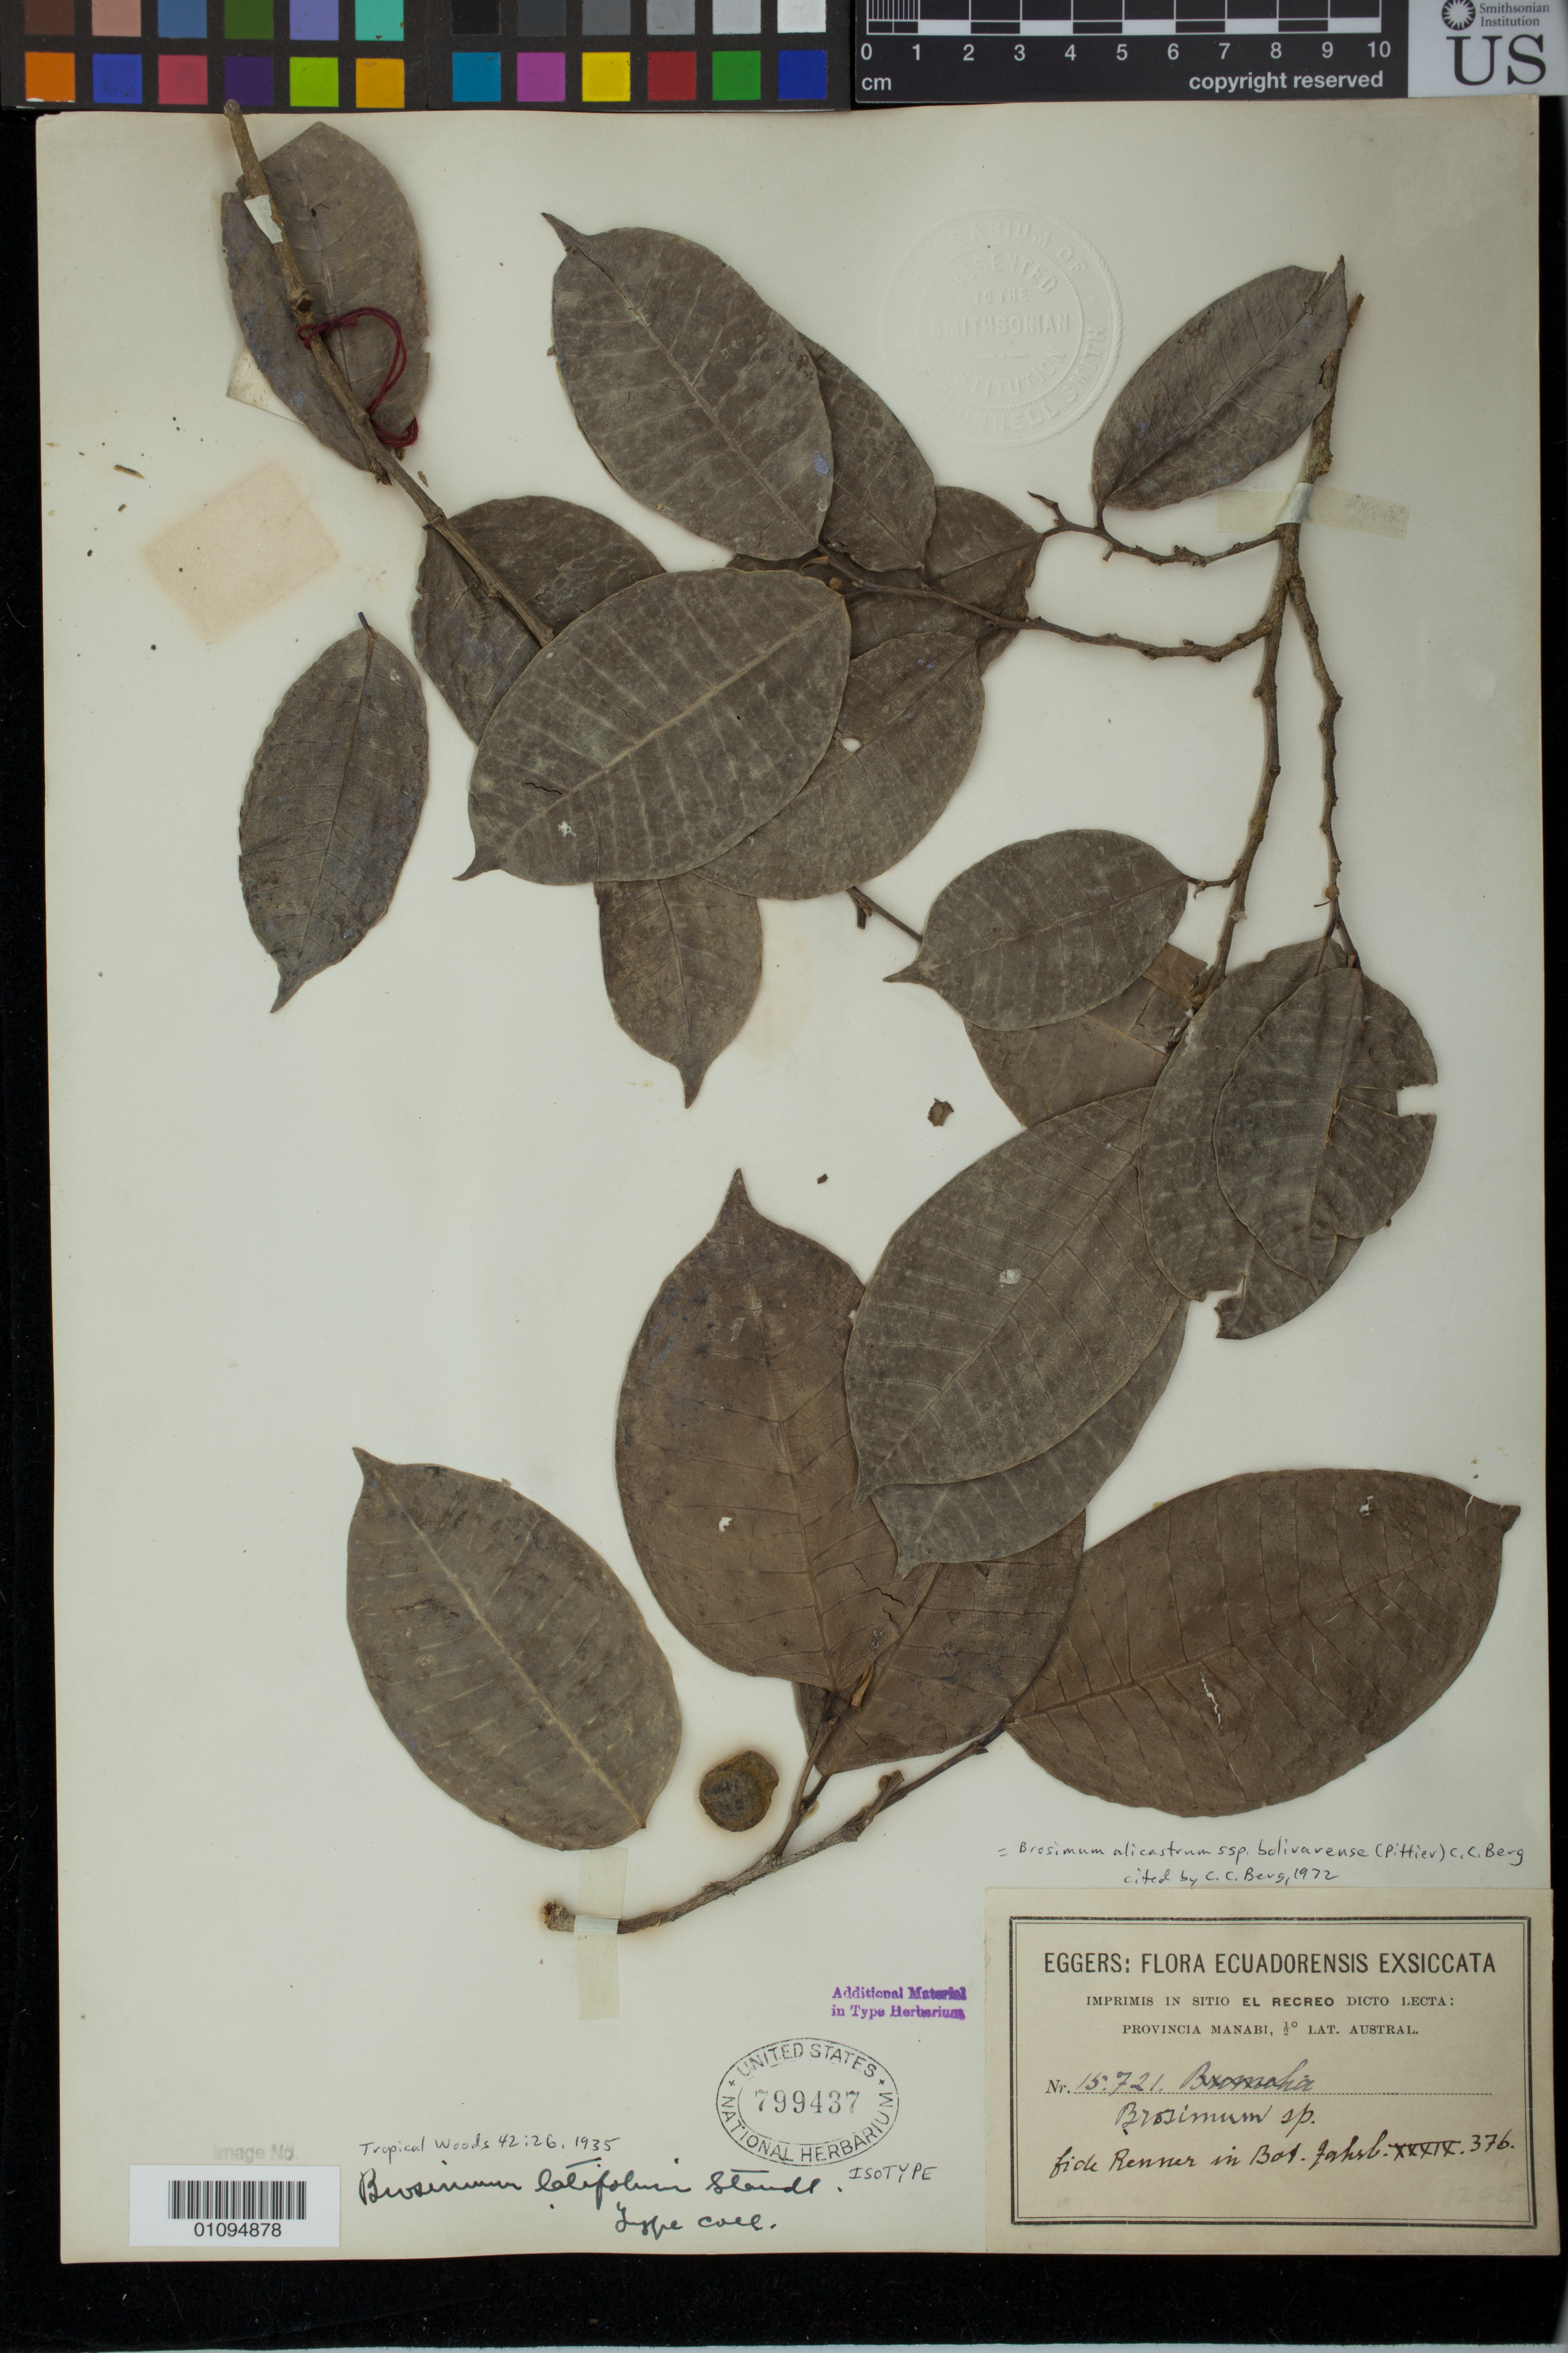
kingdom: Plantae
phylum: Tracheophyta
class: Magnoliopsida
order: Rosales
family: Moraceae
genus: Brosimum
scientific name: Brosimum latifolium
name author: Standl.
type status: Isotype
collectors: H. F. A. von Eggers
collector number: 15721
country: Ecuador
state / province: Manabí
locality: Imprimis in sitio El Recreo dicto lecta: provincia Manabi, 1/2 (degrees) lat. Austrai.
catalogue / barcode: US 799437